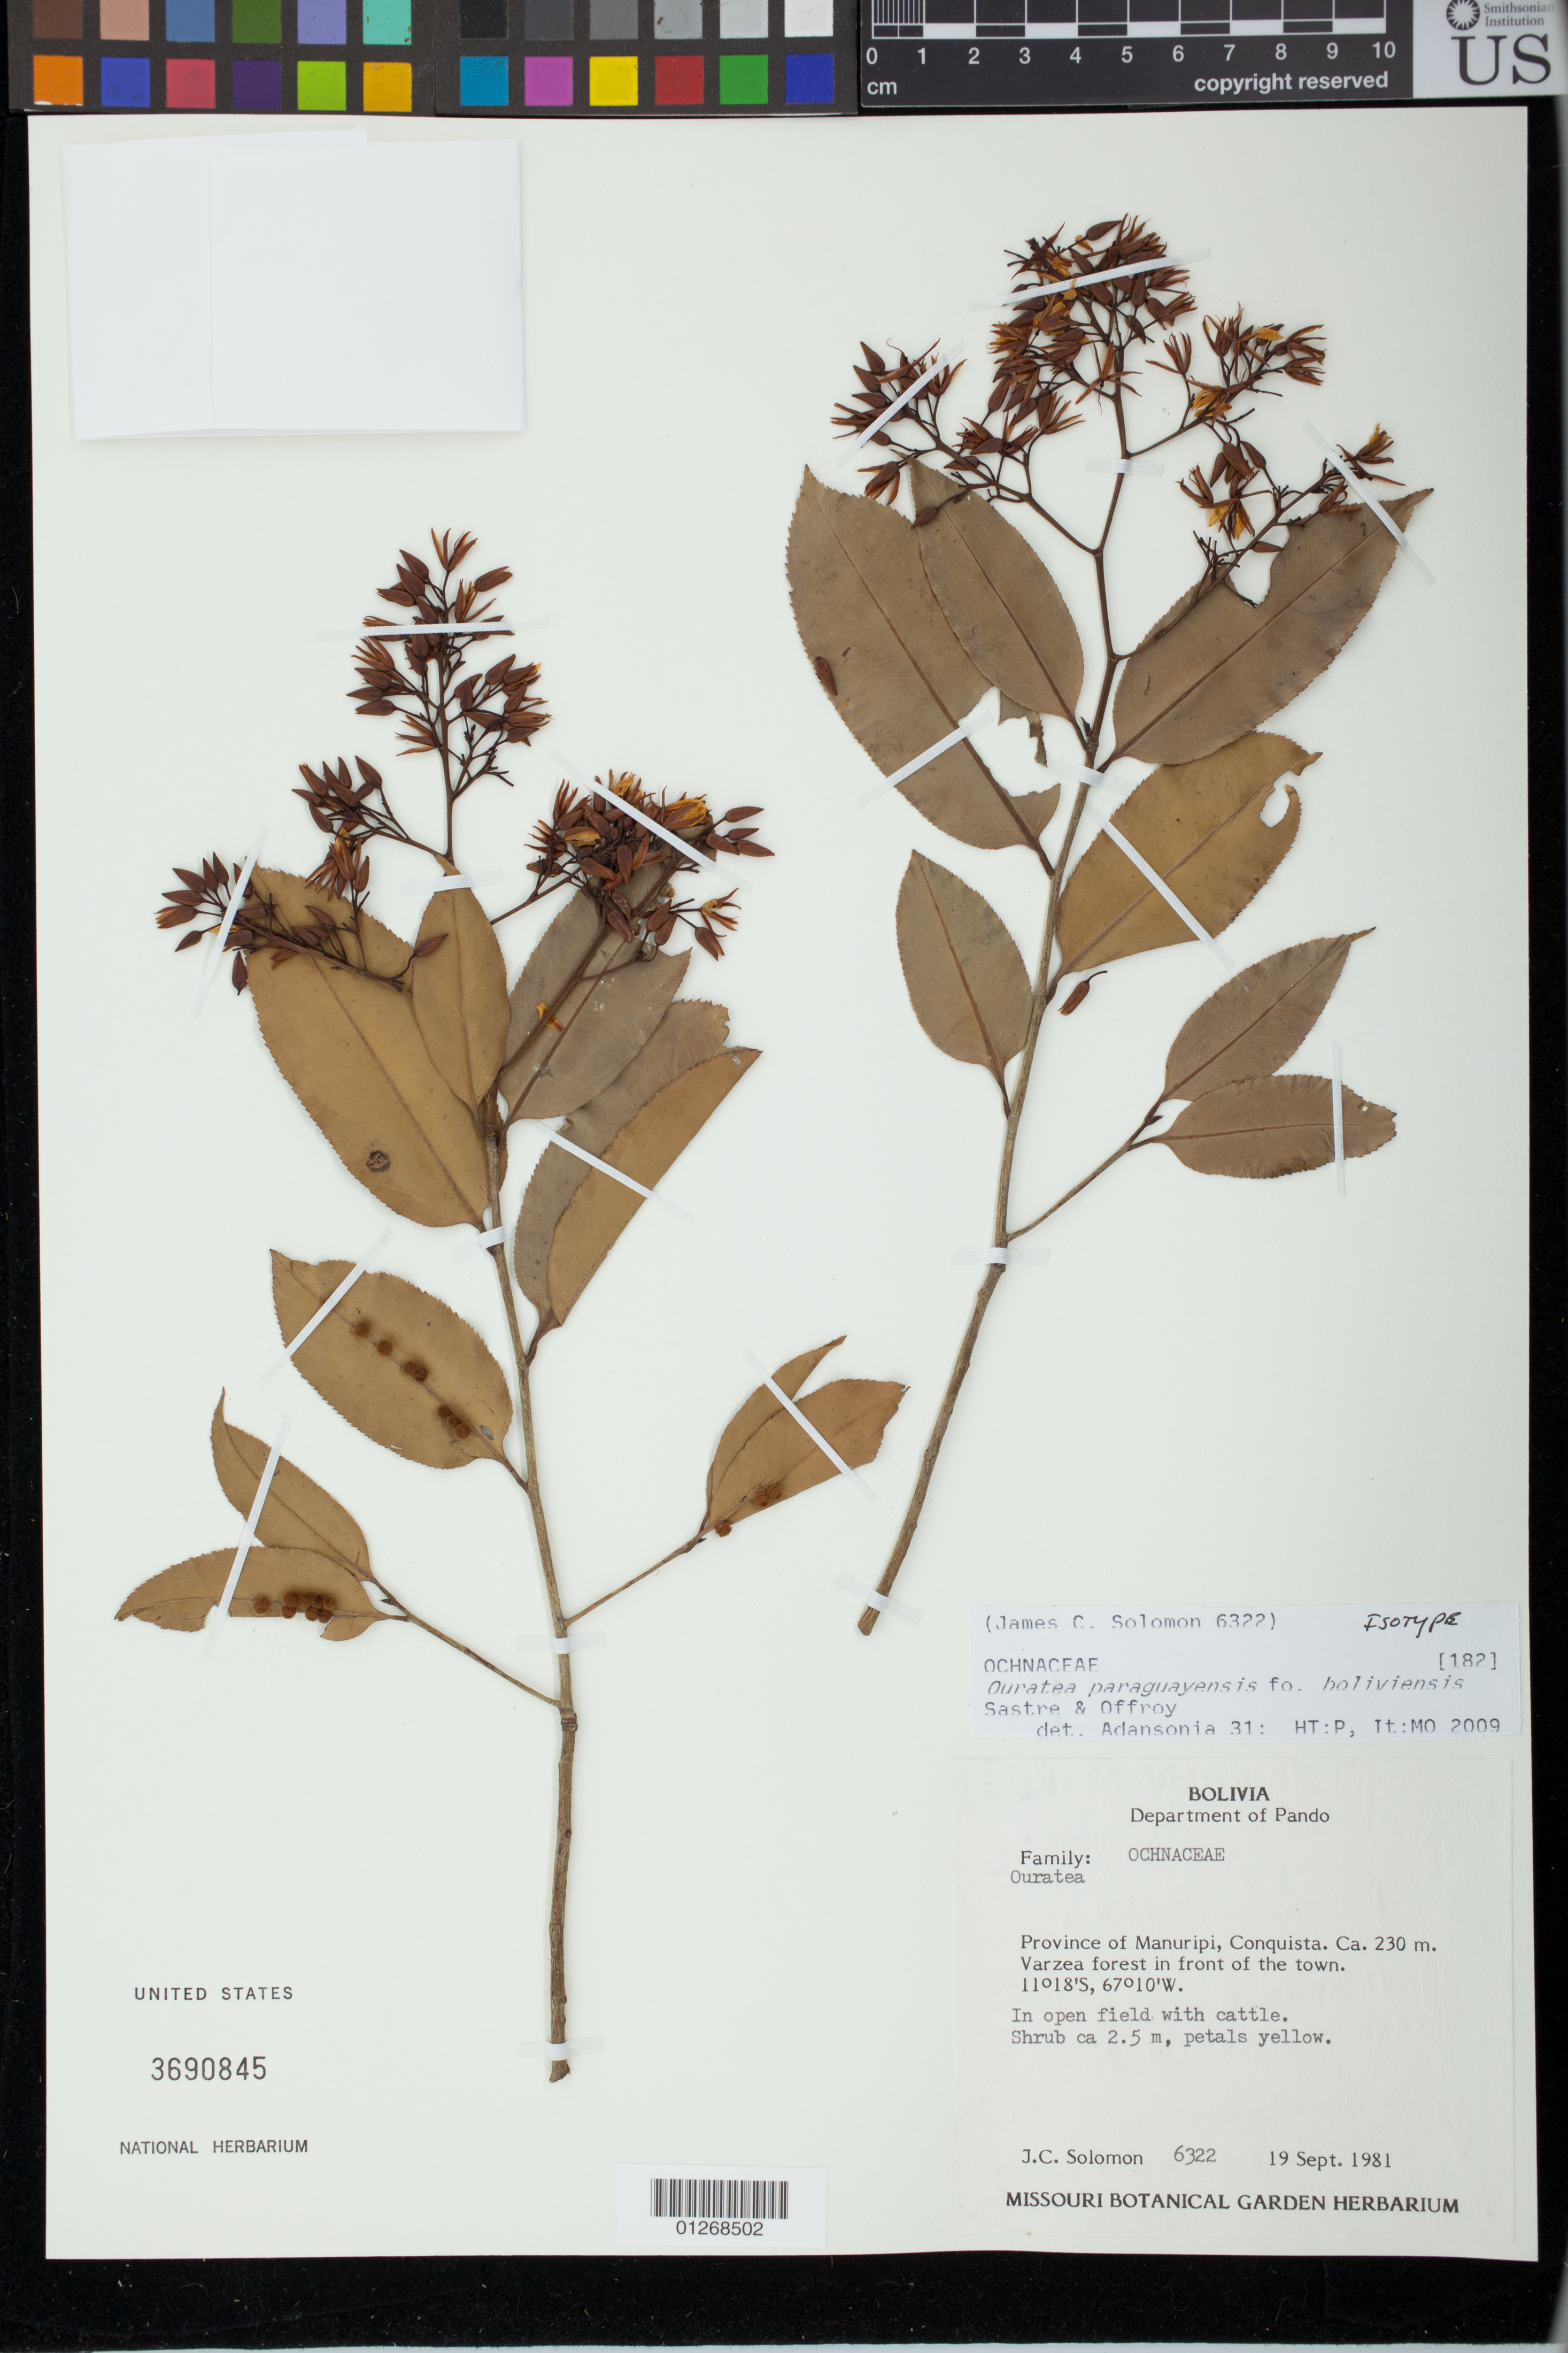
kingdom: Plantae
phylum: Tracheophyta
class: Magnoliopsida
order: Malpighiales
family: Ochnaceae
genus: Ouratea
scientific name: Ouratea paraguayensis f. boliviensis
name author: Sastre & Offroy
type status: Isotype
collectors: J. C. Solomon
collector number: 6322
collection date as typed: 19 Sep 1981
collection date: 1981-09-19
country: Bolivia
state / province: Pando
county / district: Manuripi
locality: Province of Manuripi, Conquista.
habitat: Varzea forest in front of the town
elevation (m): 230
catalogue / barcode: US 3690845